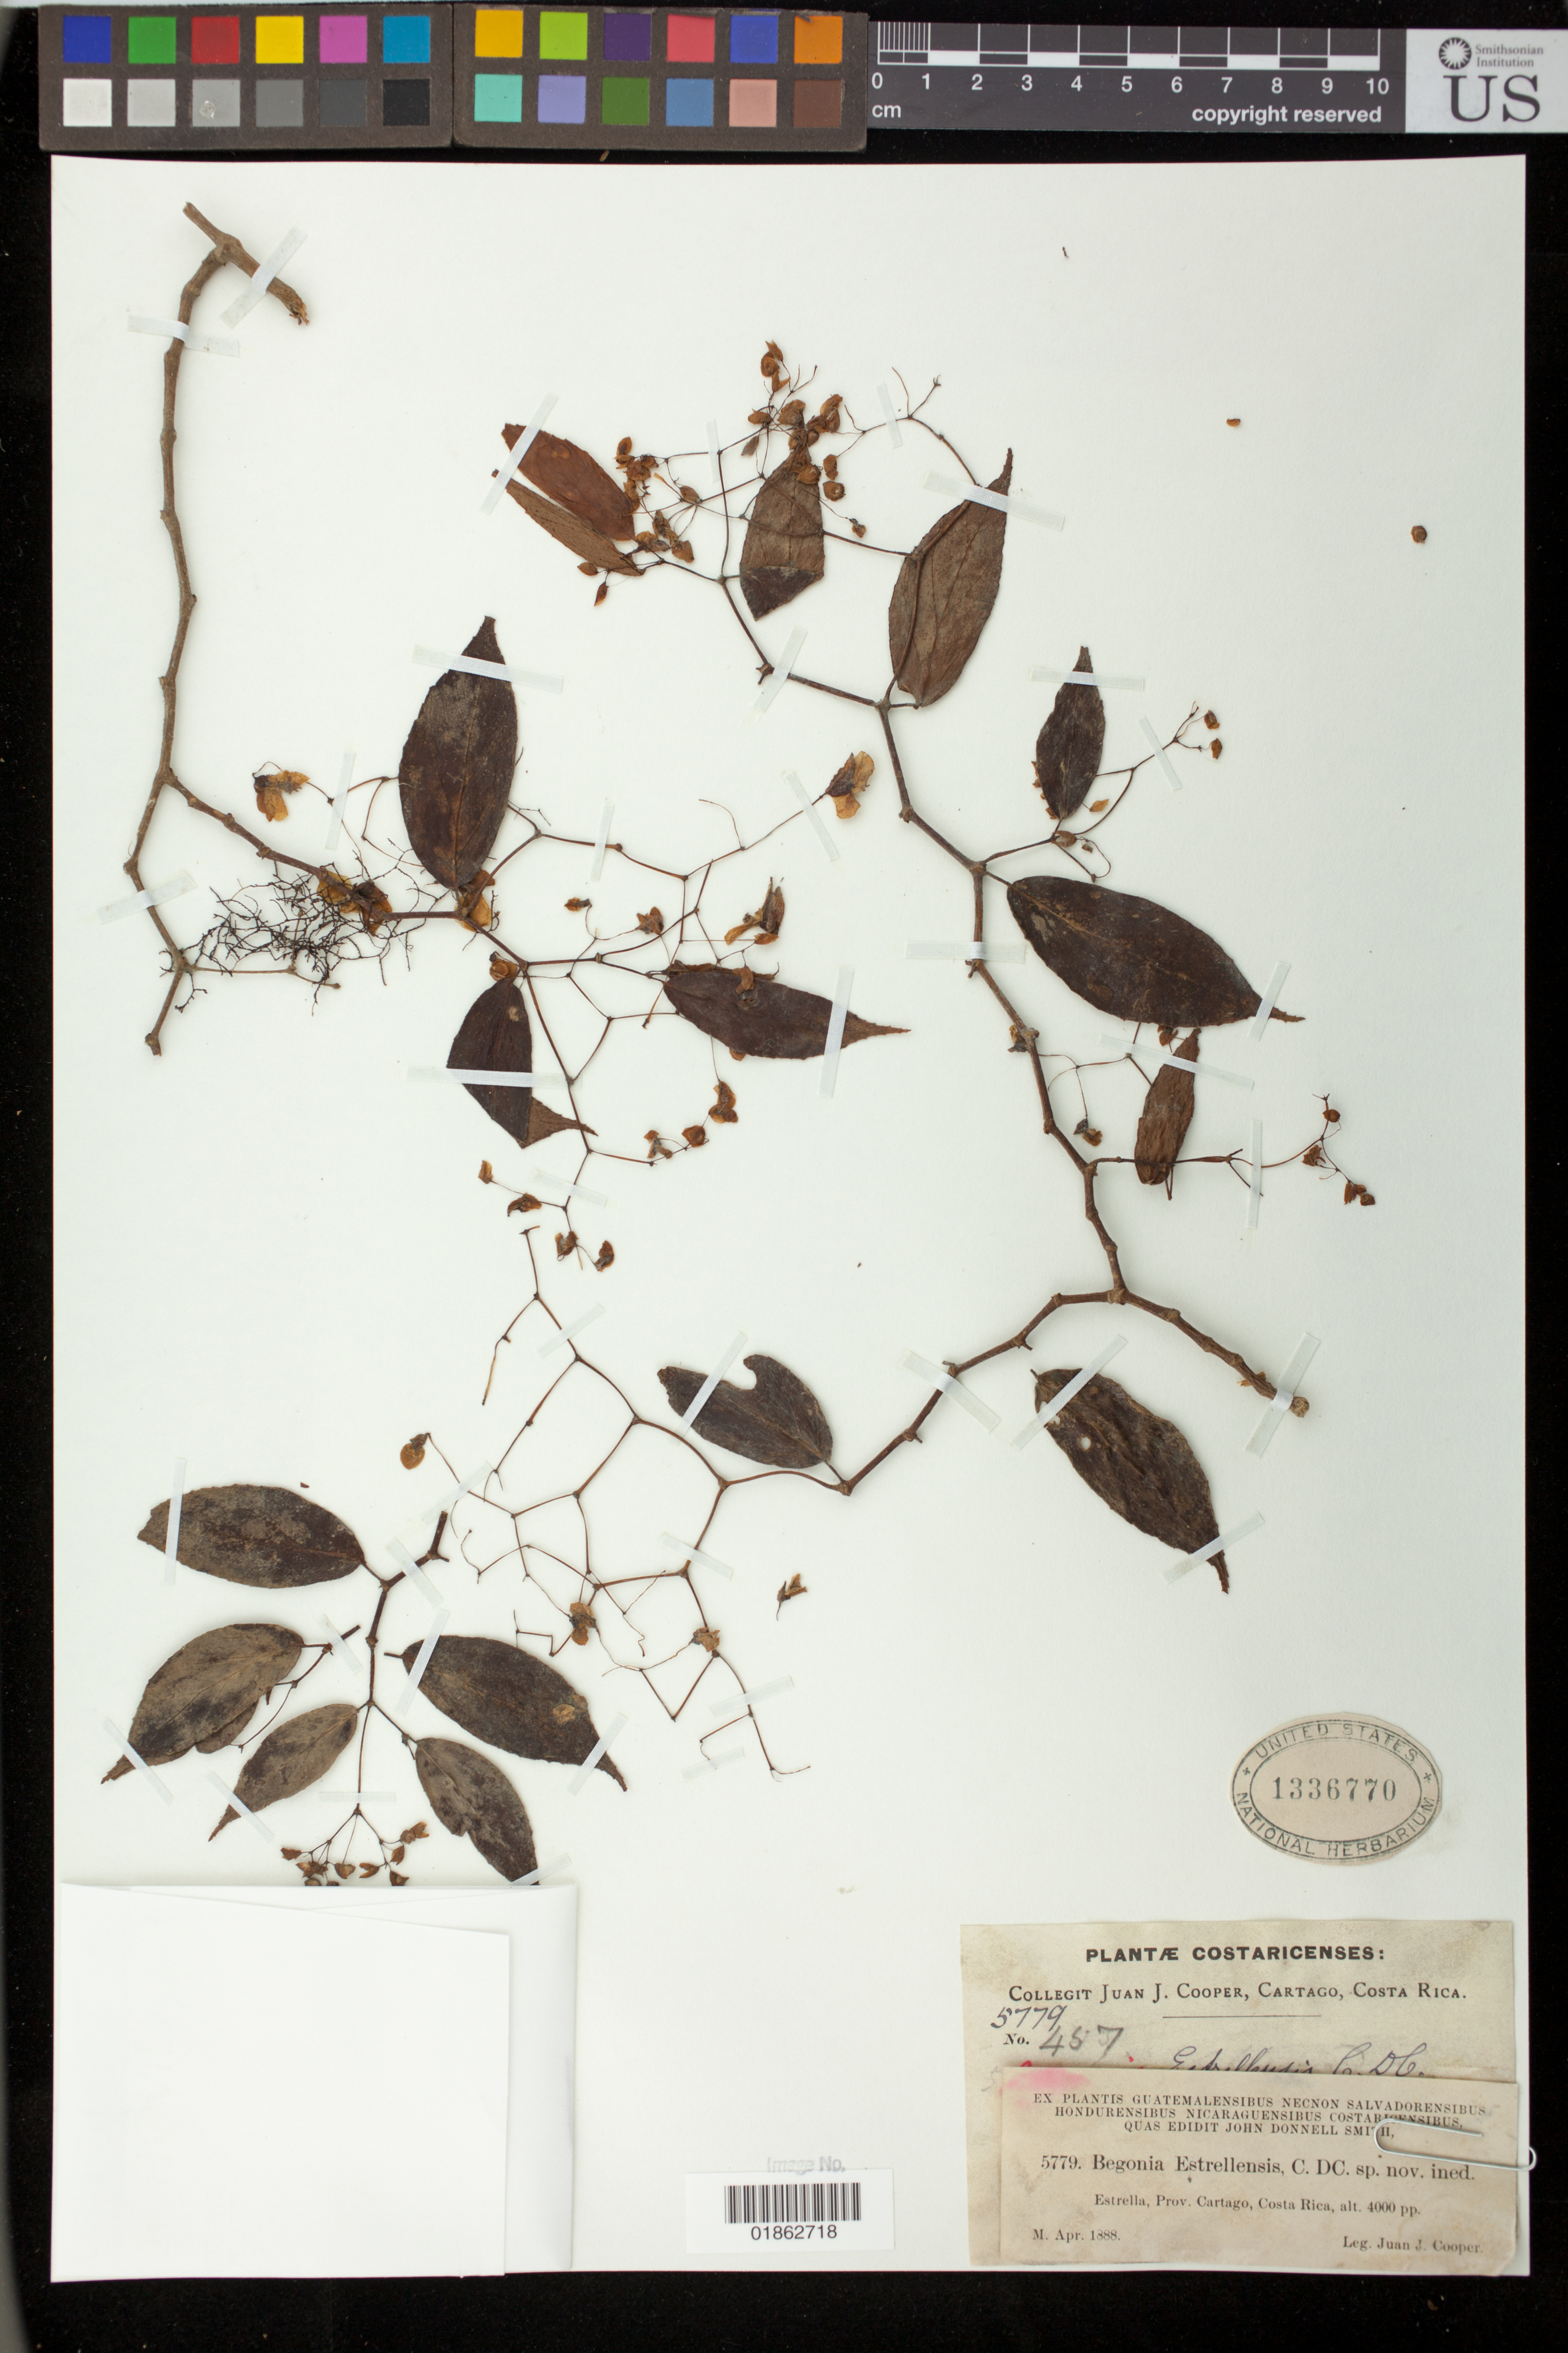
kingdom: Plantae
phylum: Tracheophyta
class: Magnoliopsida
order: Cucurbitales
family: Begoniaceae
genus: Begonia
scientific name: Begonia estrellensis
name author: C. DC. ex Donn. Sm.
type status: Type Collection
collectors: J. J. Cooper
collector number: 457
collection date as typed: Apr 1888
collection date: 1888-04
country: Costa Rica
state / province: Cartago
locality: Estrella, Prov. Cartago.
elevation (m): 1341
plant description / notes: This specimen apparently from the John Donnell Smith herbarium, but has been re-mounted (and thus does not bear the embossed stamp as these specimens usually do).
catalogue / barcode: US 1336770